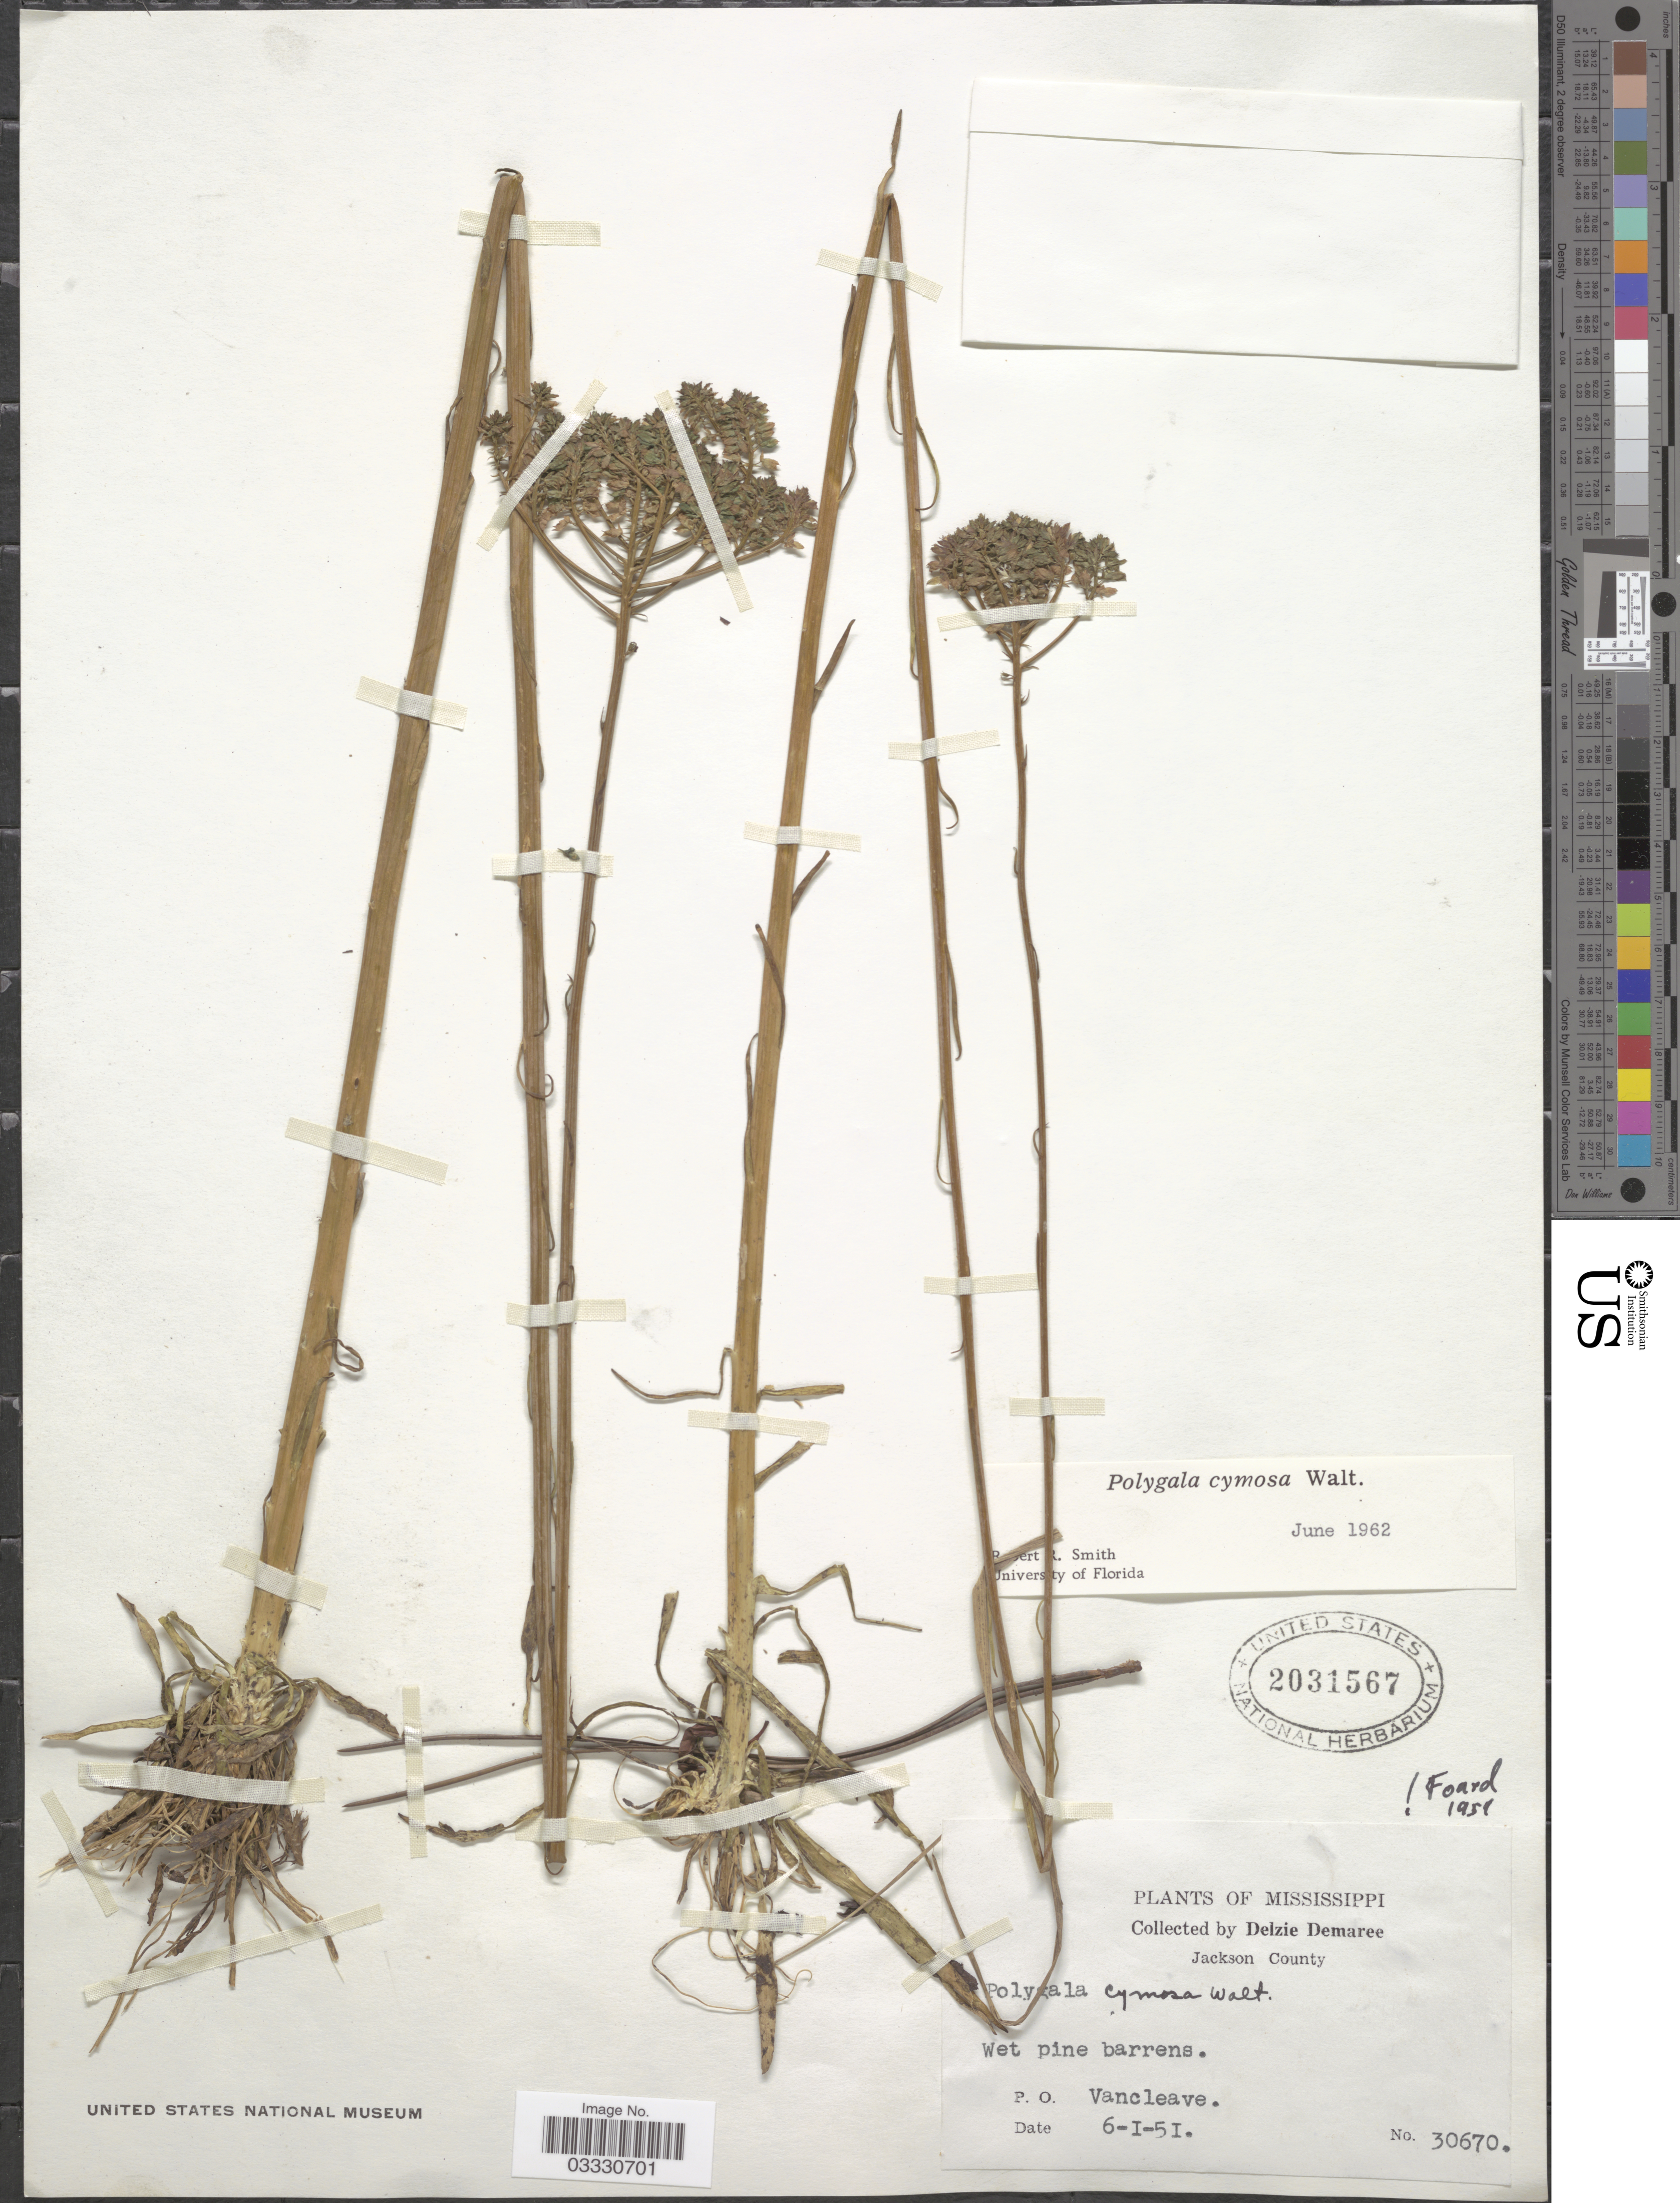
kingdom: Plantae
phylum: Tracheophyta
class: Magnoliopsida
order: Fabales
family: Polygalaceae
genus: Polygala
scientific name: Polygala cymosa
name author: Walter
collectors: D. Demaree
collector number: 30670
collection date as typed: Transcribed d/m/y: 6/1/51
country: United States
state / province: Mississippi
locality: Jackson County. P. O. Vancleave.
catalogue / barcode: US 2031567